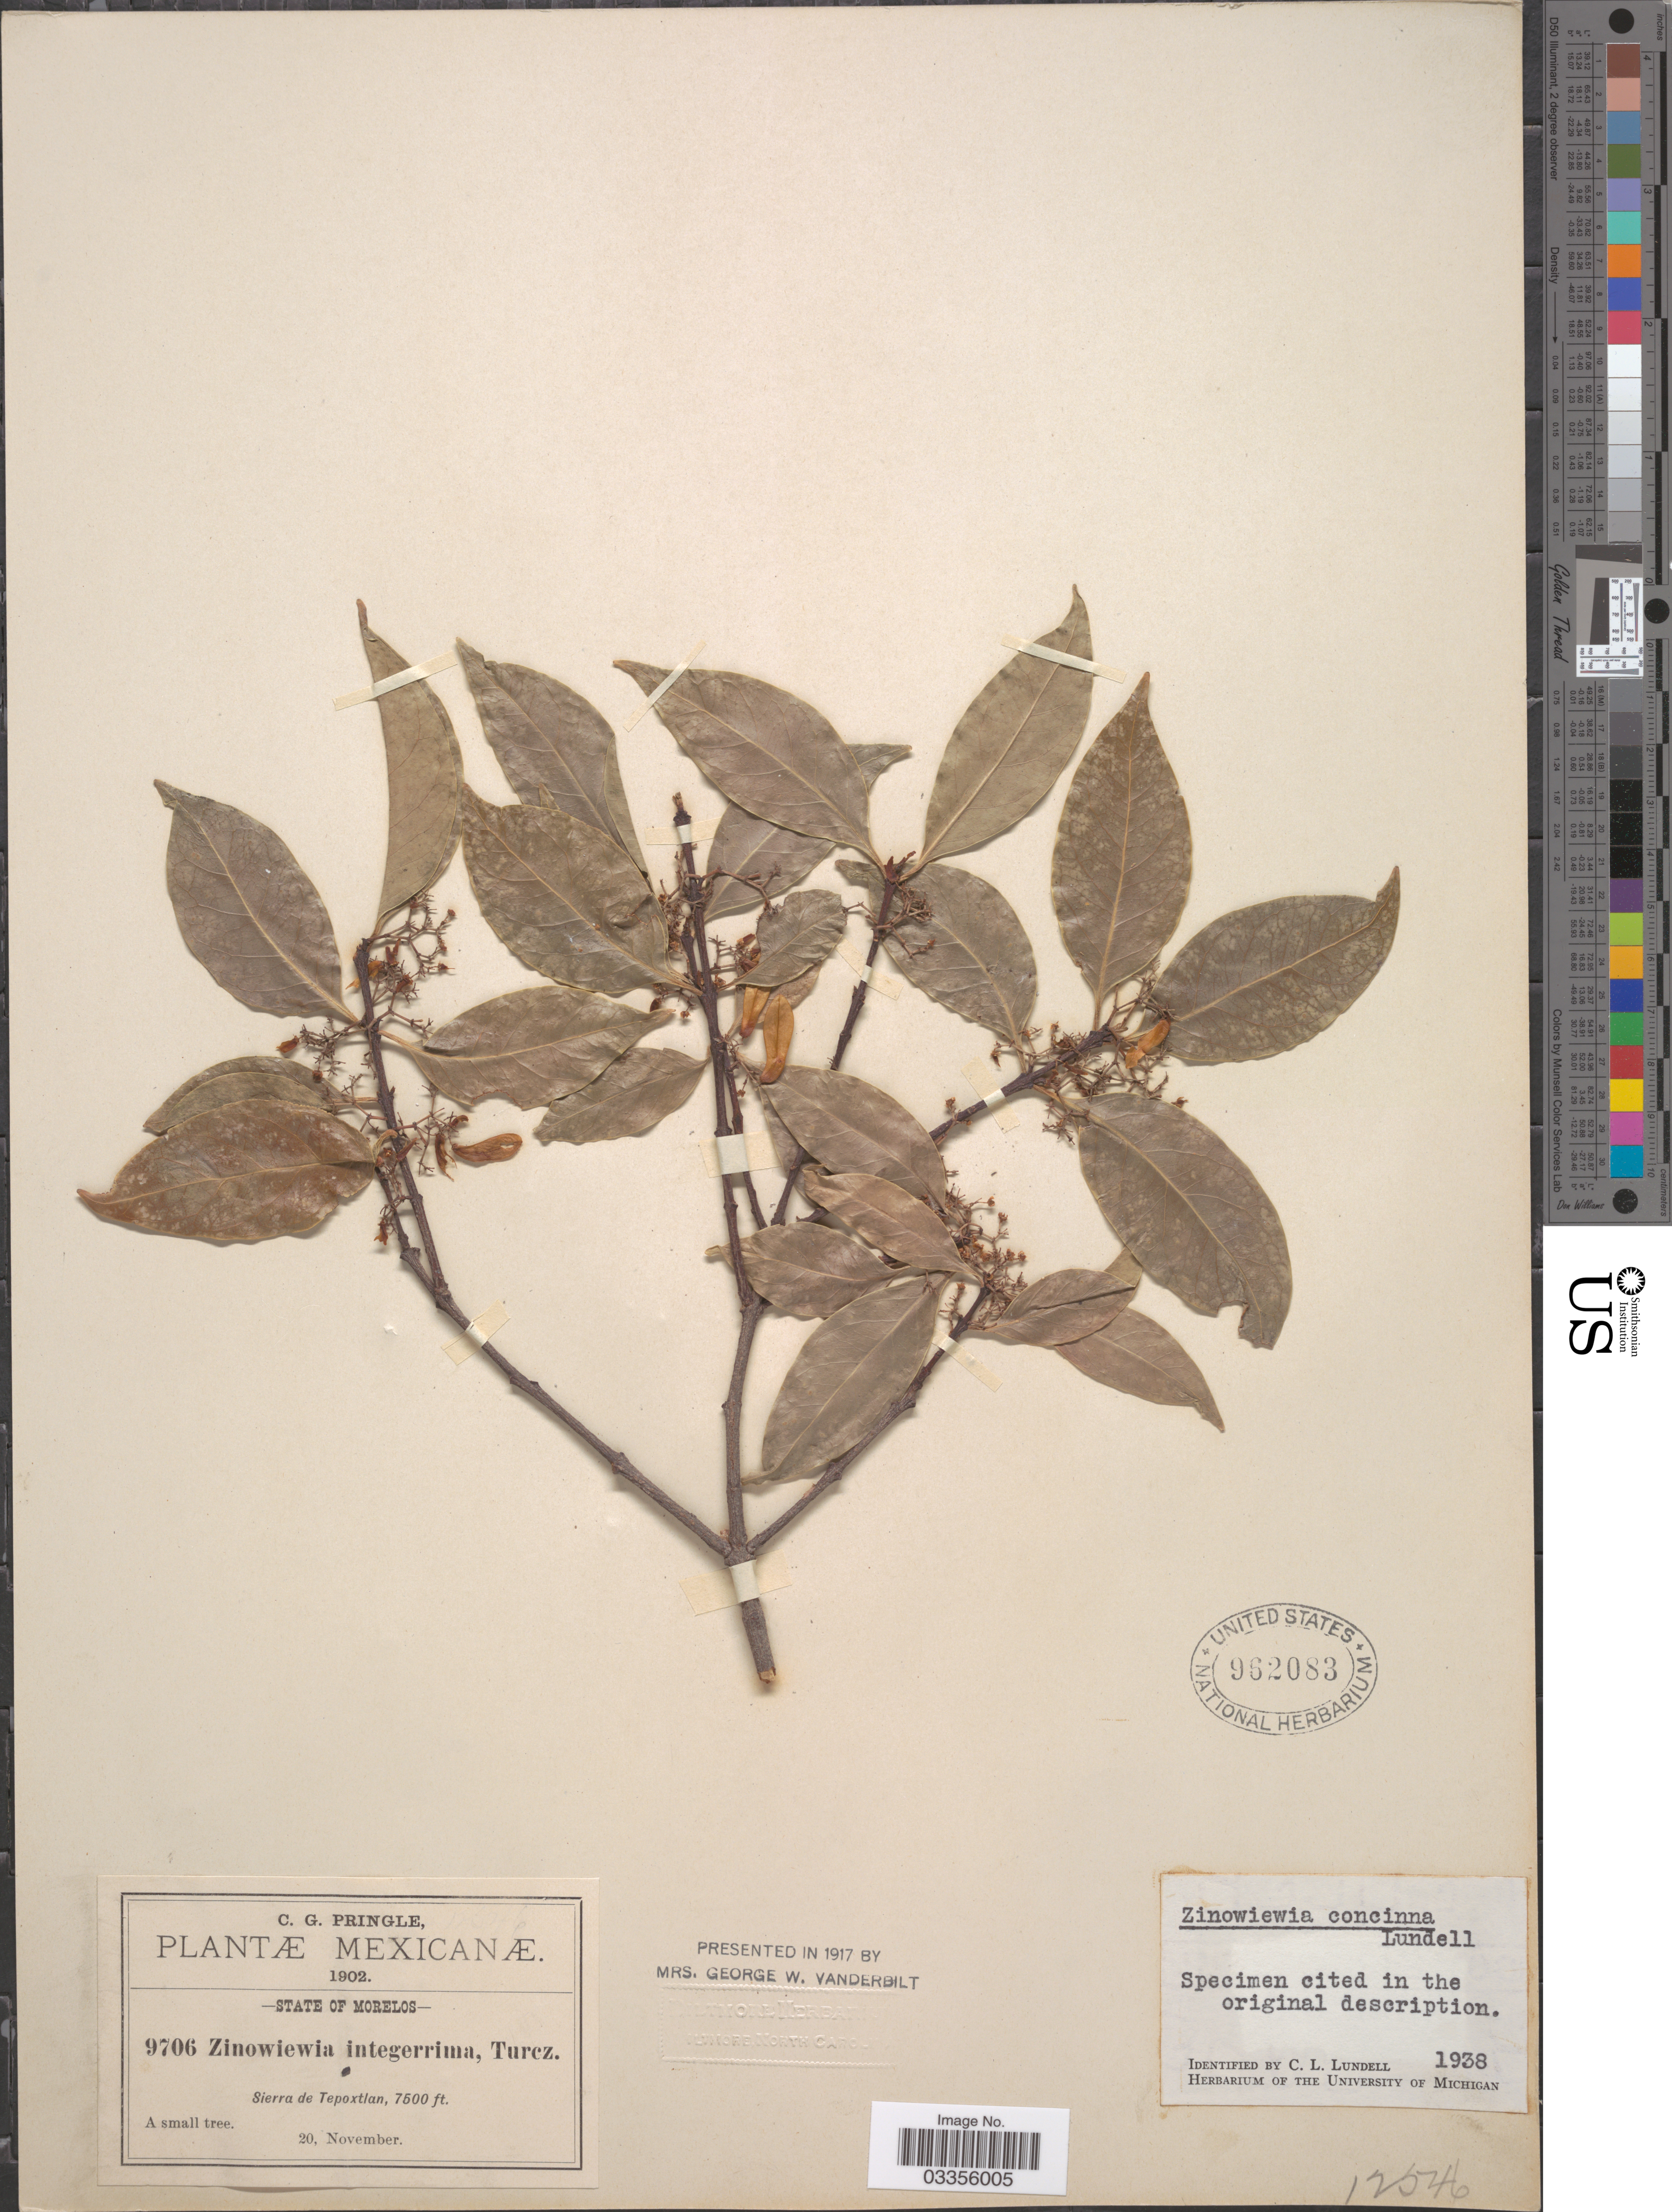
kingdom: Plantae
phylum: Tracheophyta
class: Magnoliopsida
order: Celastrales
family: Celastraceae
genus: Zinowiewia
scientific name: Zinowiewia concinna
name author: Lundell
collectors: C. G. Pringle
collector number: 9706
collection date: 1902-11-20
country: Mexico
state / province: Morelos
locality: Sierra de Tepoxtlan.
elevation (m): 2286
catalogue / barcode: US 962083